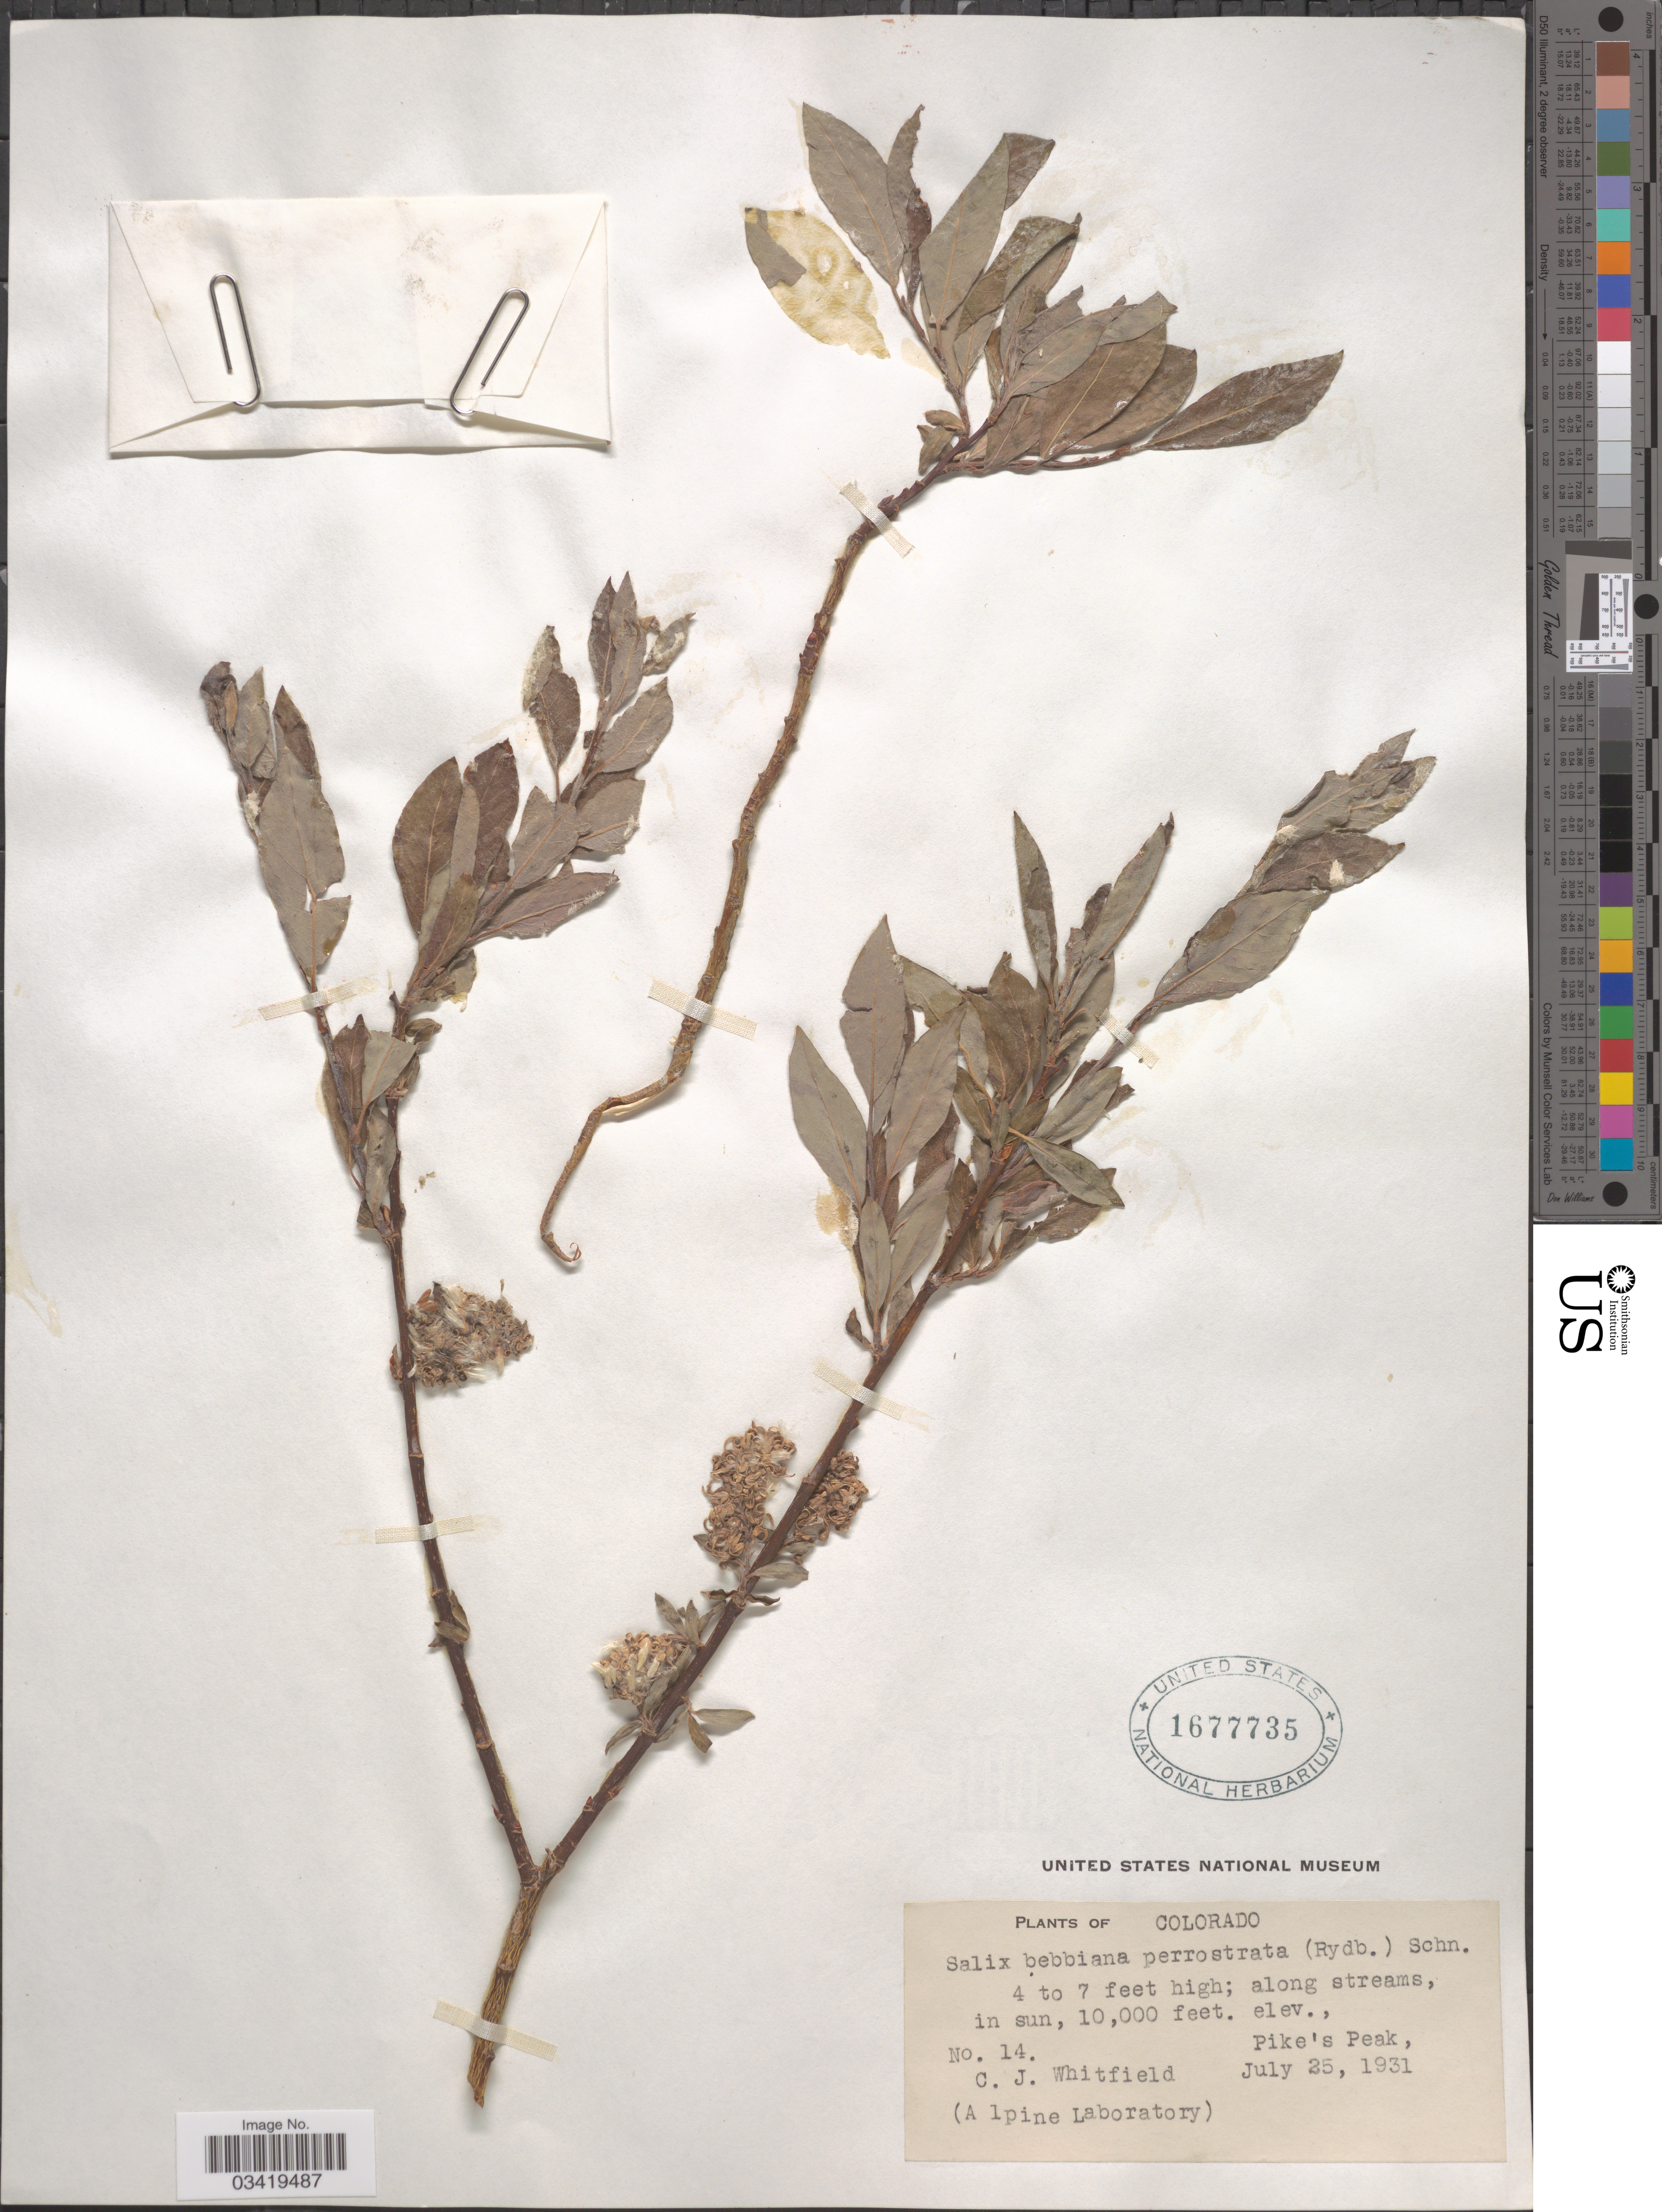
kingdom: Plantae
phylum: Tracheophyta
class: Magnoliopsida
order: Malpighiales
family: Salicaceae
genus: Salix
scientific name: Salix bebbiana var. perrostrata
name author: Sarg.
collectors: C. Whitfield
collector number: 14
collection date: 1931-07-25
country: United States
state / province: Colorado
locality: Pike's Peak.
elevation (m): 3048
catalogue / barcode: US 1677735